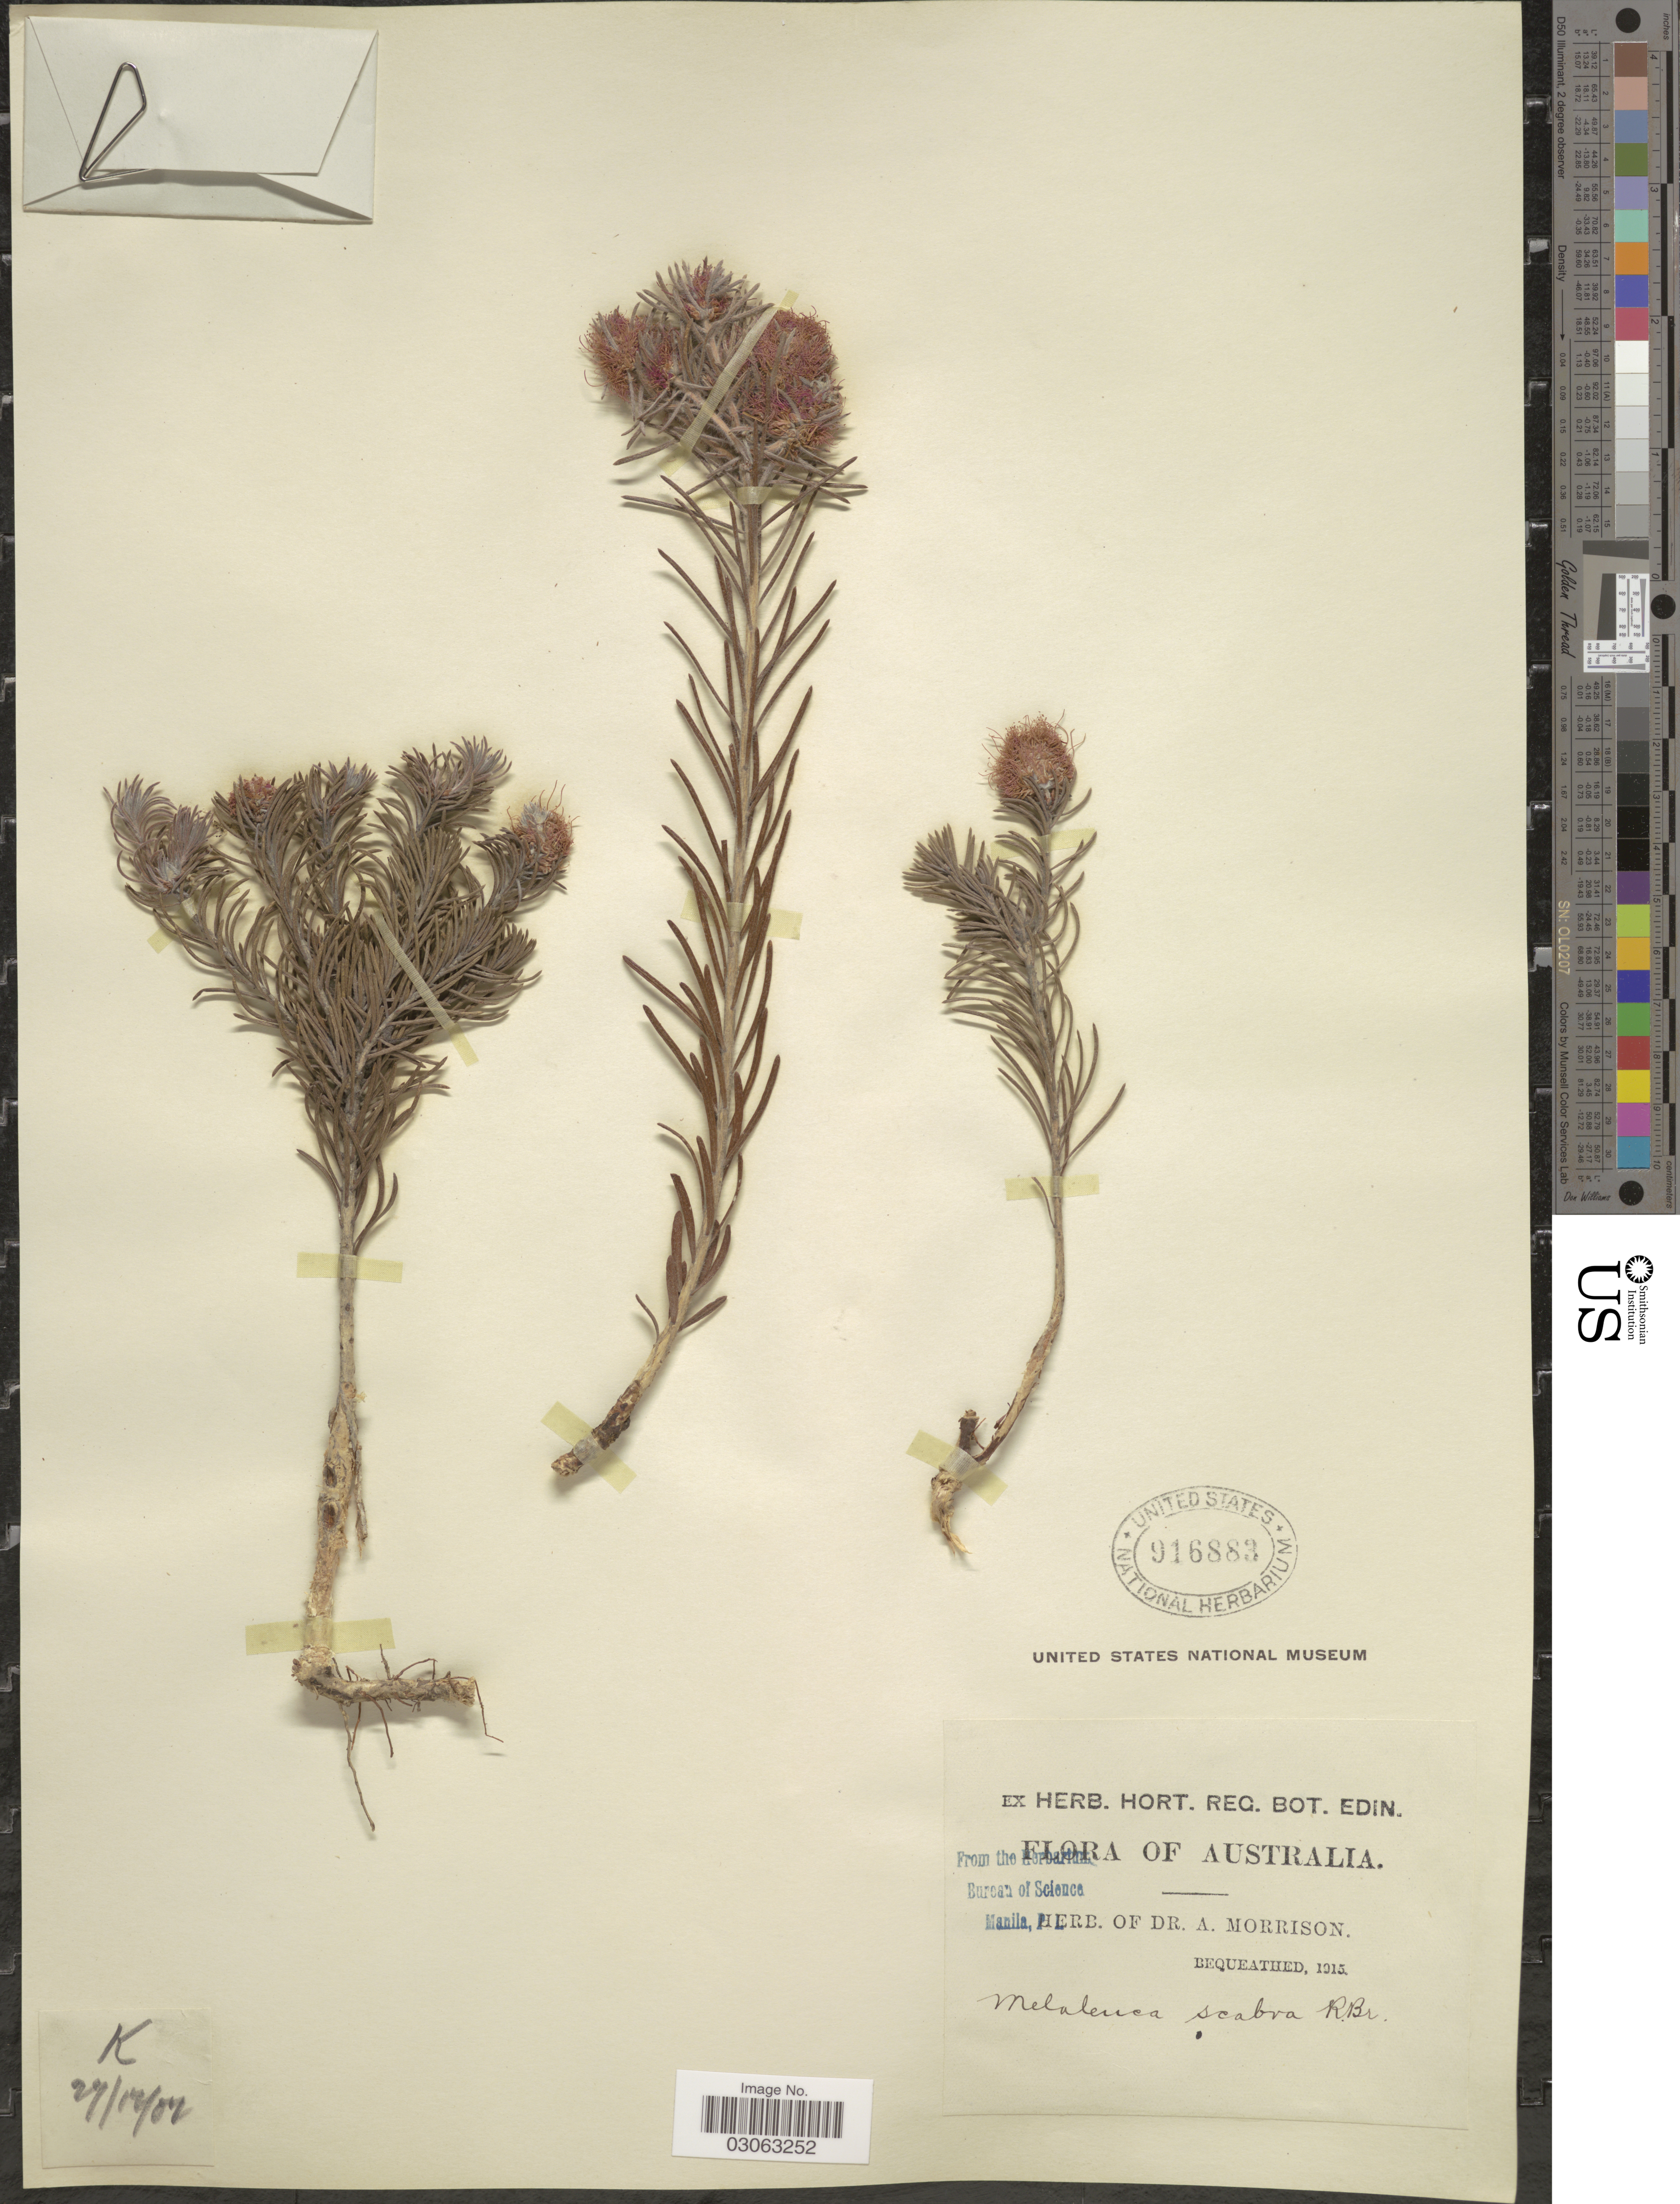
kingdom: Plantae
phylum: Tracheophyta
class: Magnoliopsida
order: Myrtales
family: Myrtaceae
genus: Melaleuca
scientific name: Melaleuca scabra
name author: R. Br.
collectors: ex herb. Dr. A. Morrison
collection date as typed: Transcribed d/m/y: 27/12/2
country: Australia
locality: K [unsure placement]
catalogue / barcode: US 916883